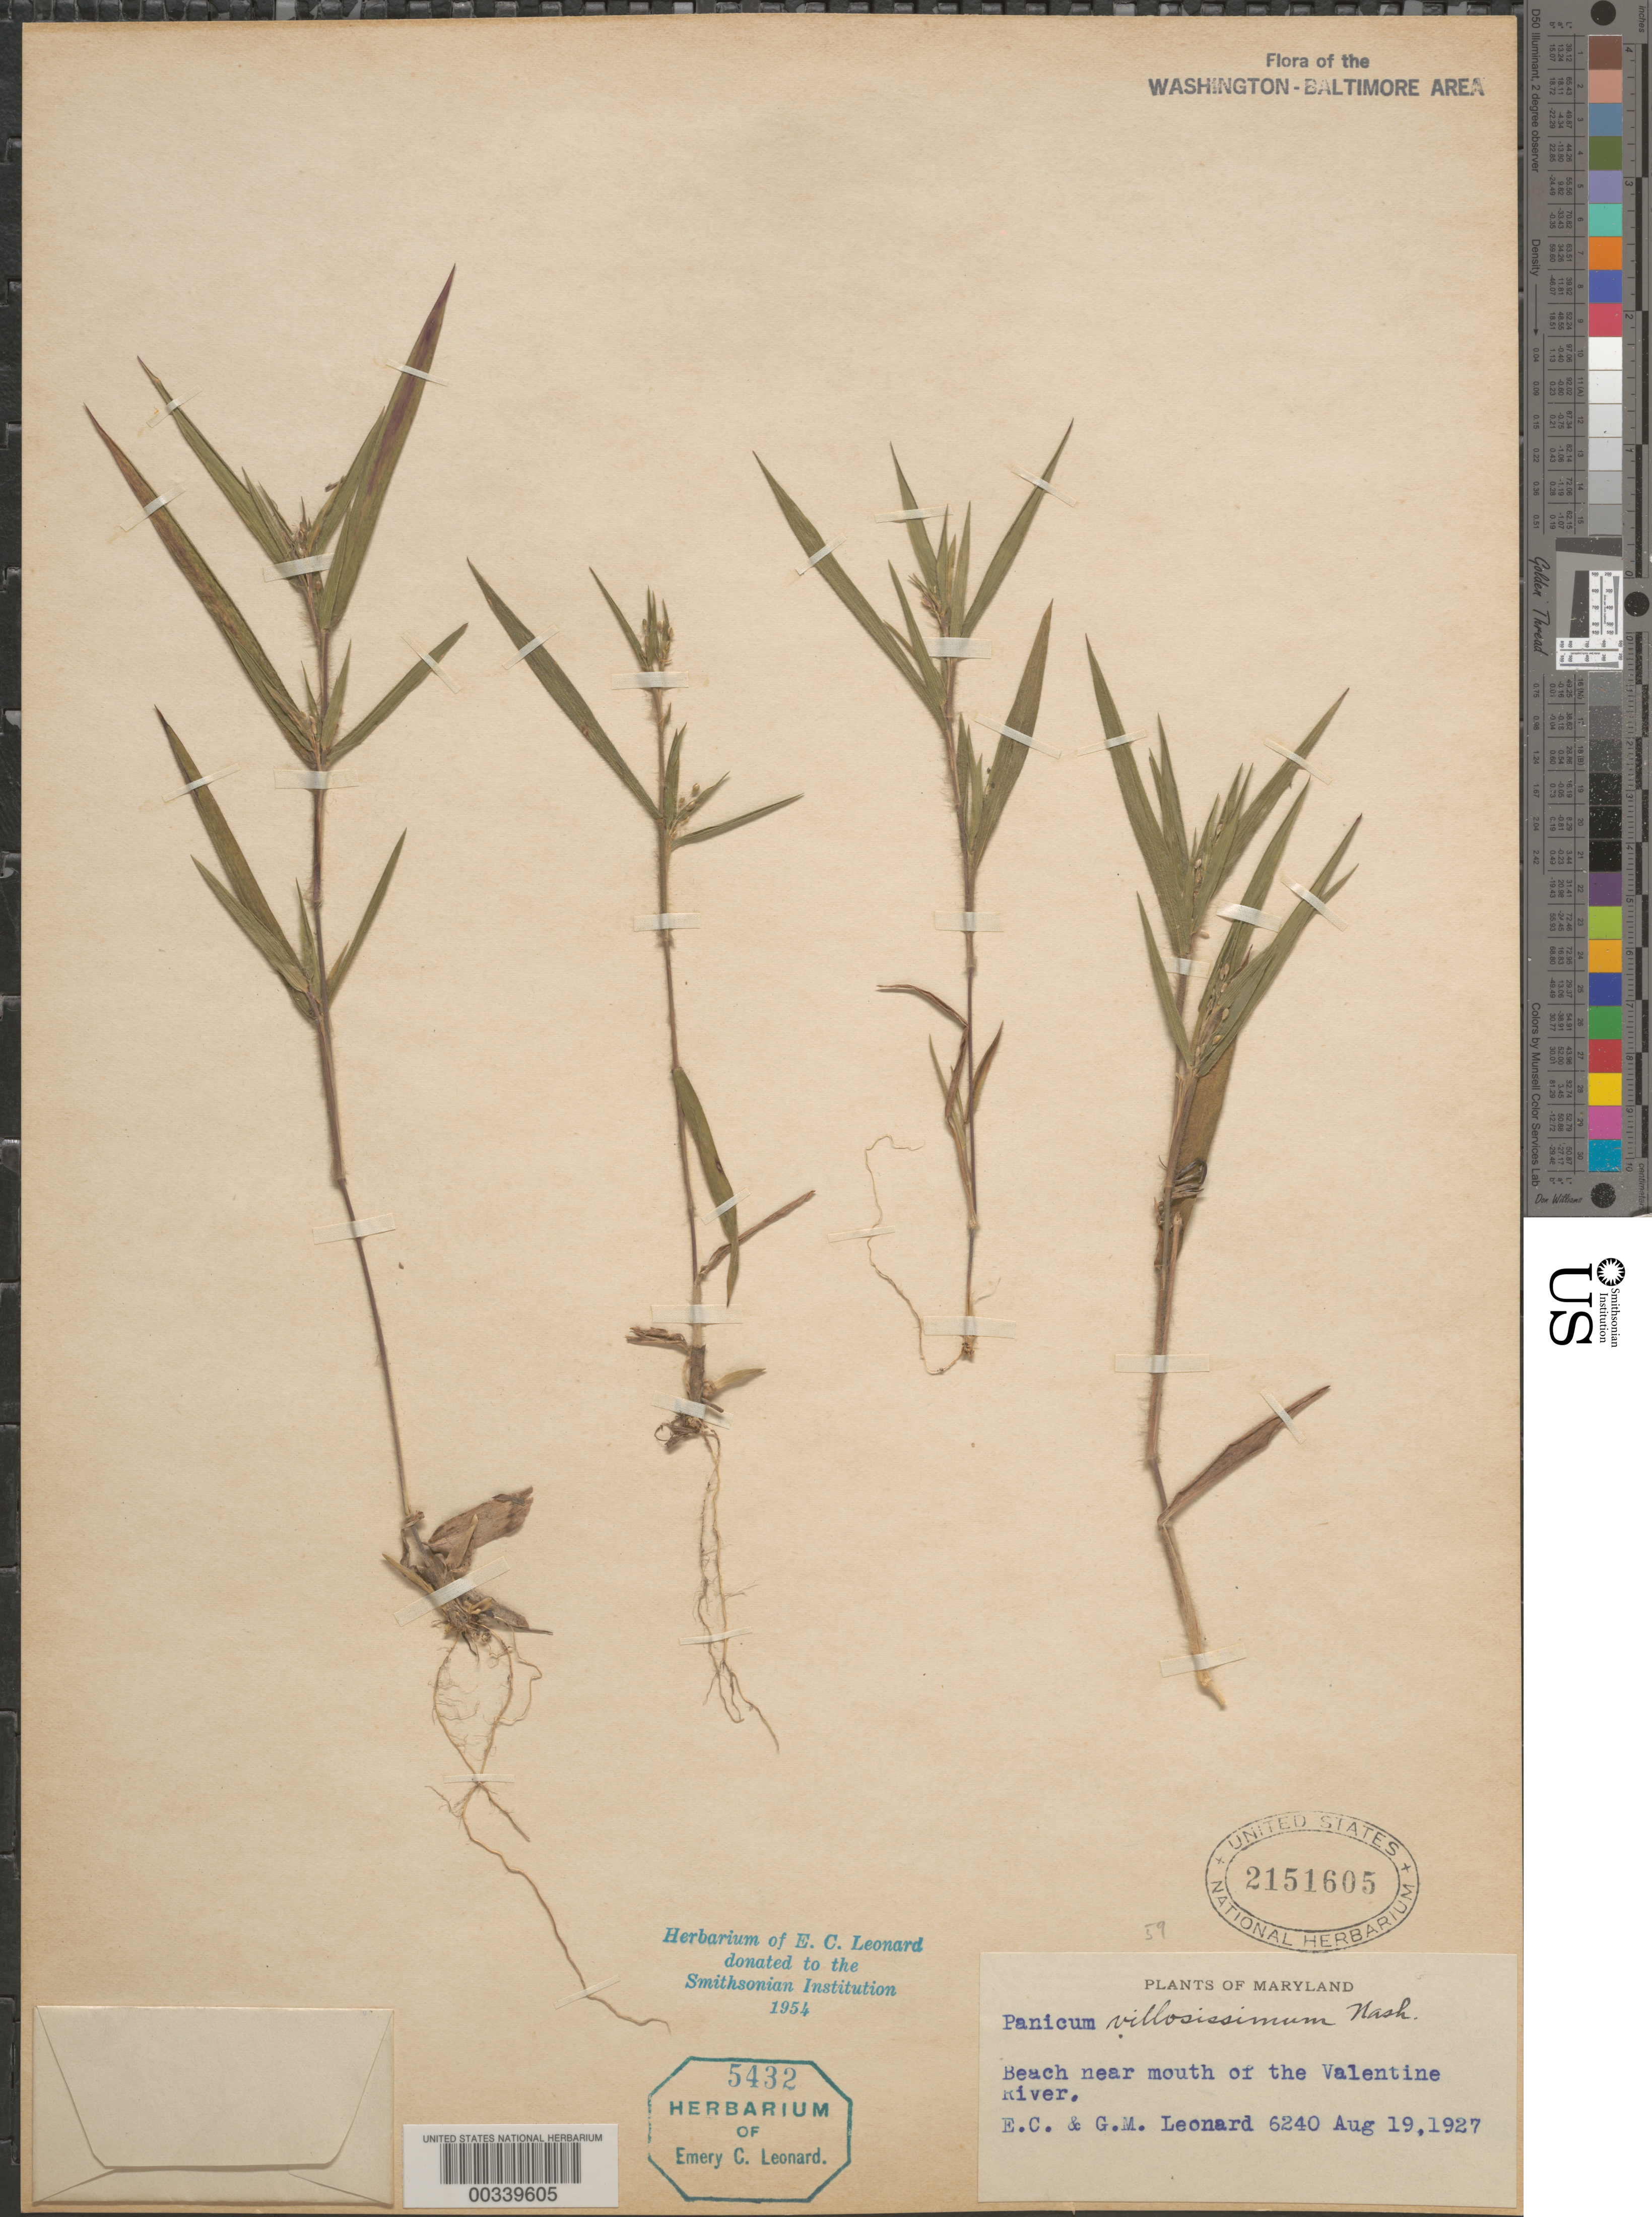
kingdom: Plantae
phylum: Tracheophyta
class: Liliopsida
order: Poales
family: Poaceae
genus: Dichanthelium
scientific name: Dichanthelium ovale subsp. villosissimum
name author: (Nash) Freckmann & Lelong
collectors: E. C. Leonard & G. M. Leonard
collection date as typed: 24 Jun 1906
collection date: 1906-06-24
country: United States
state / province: Maryland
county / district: Anne Arundel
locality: Valentine River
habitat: Beach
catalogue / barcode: US 2151605